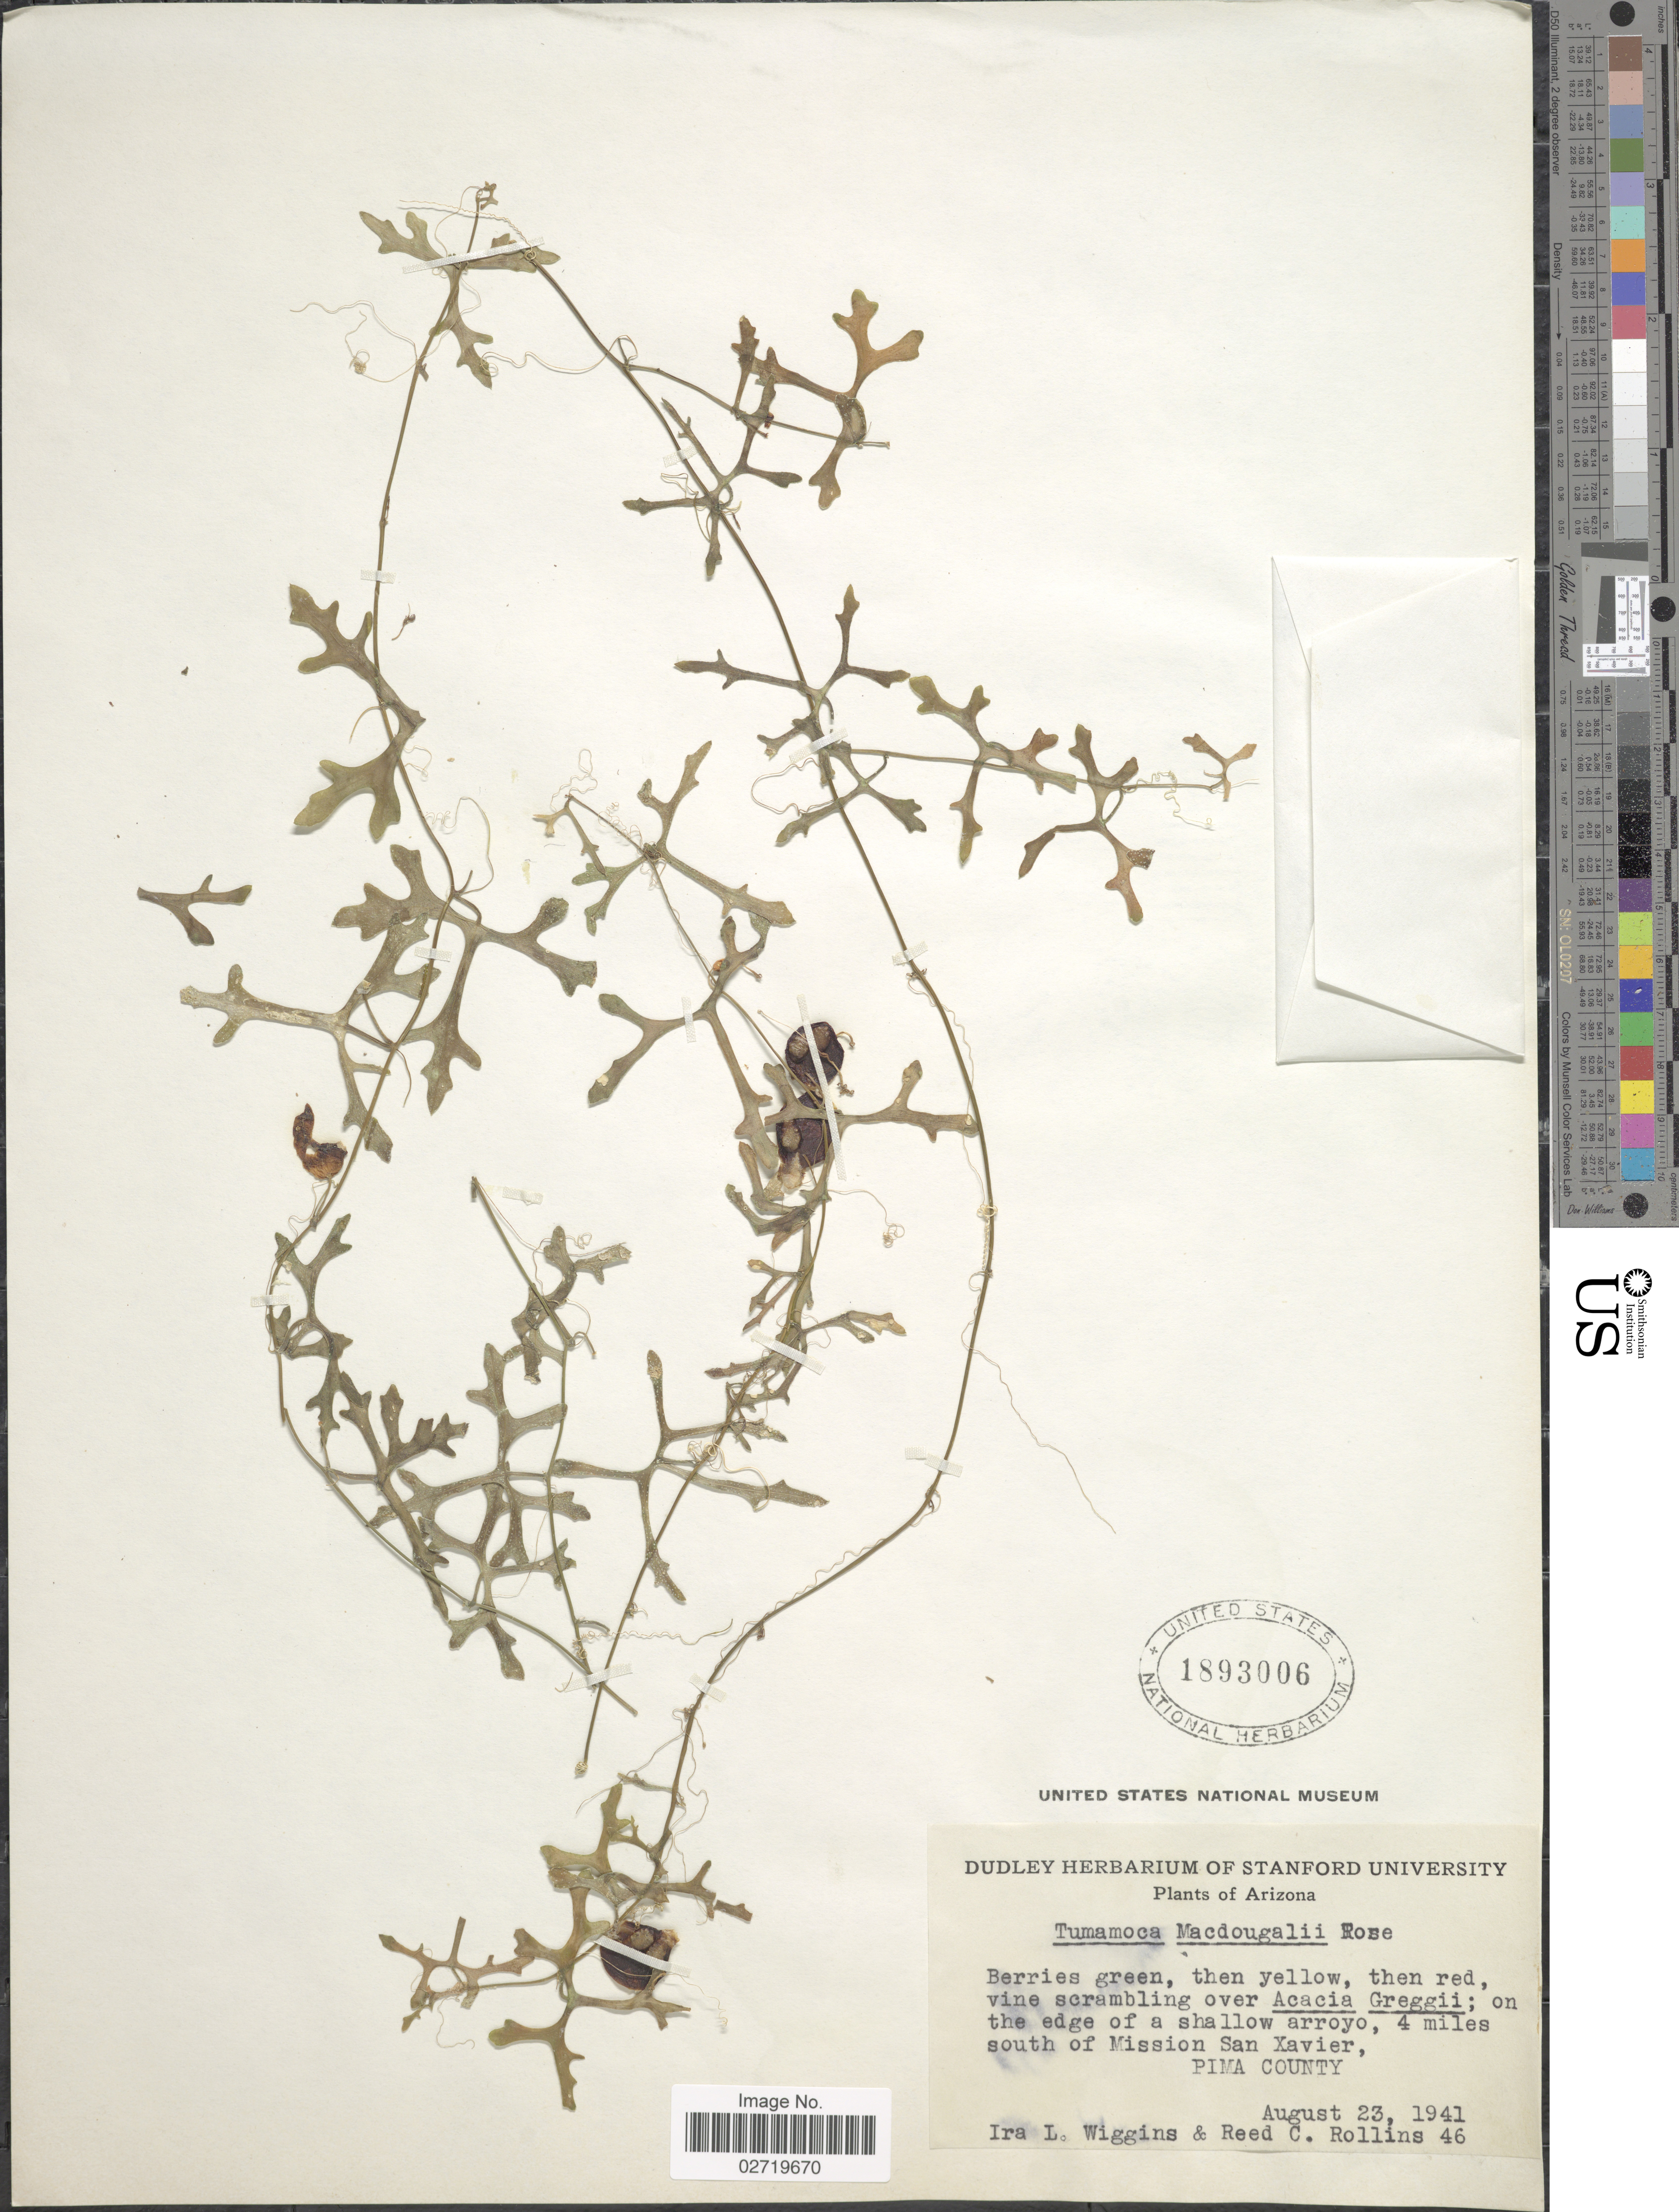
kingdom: Plantae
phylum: Tracheophyta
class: Magnoliopsida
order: Cucurbitales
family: Cucurbitaceae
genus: Ibervillea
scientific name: Ibervillea macdougalii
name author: (Rose) Lira et al.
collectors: I. L. Wiggins & R. C. Rollins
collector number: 46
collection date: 1941-08-23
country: United States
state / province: Arizona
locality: On the edge of a shallow arroyo, 4 miles south of Mission San Xavier, Pima County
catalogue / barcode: US 1893006